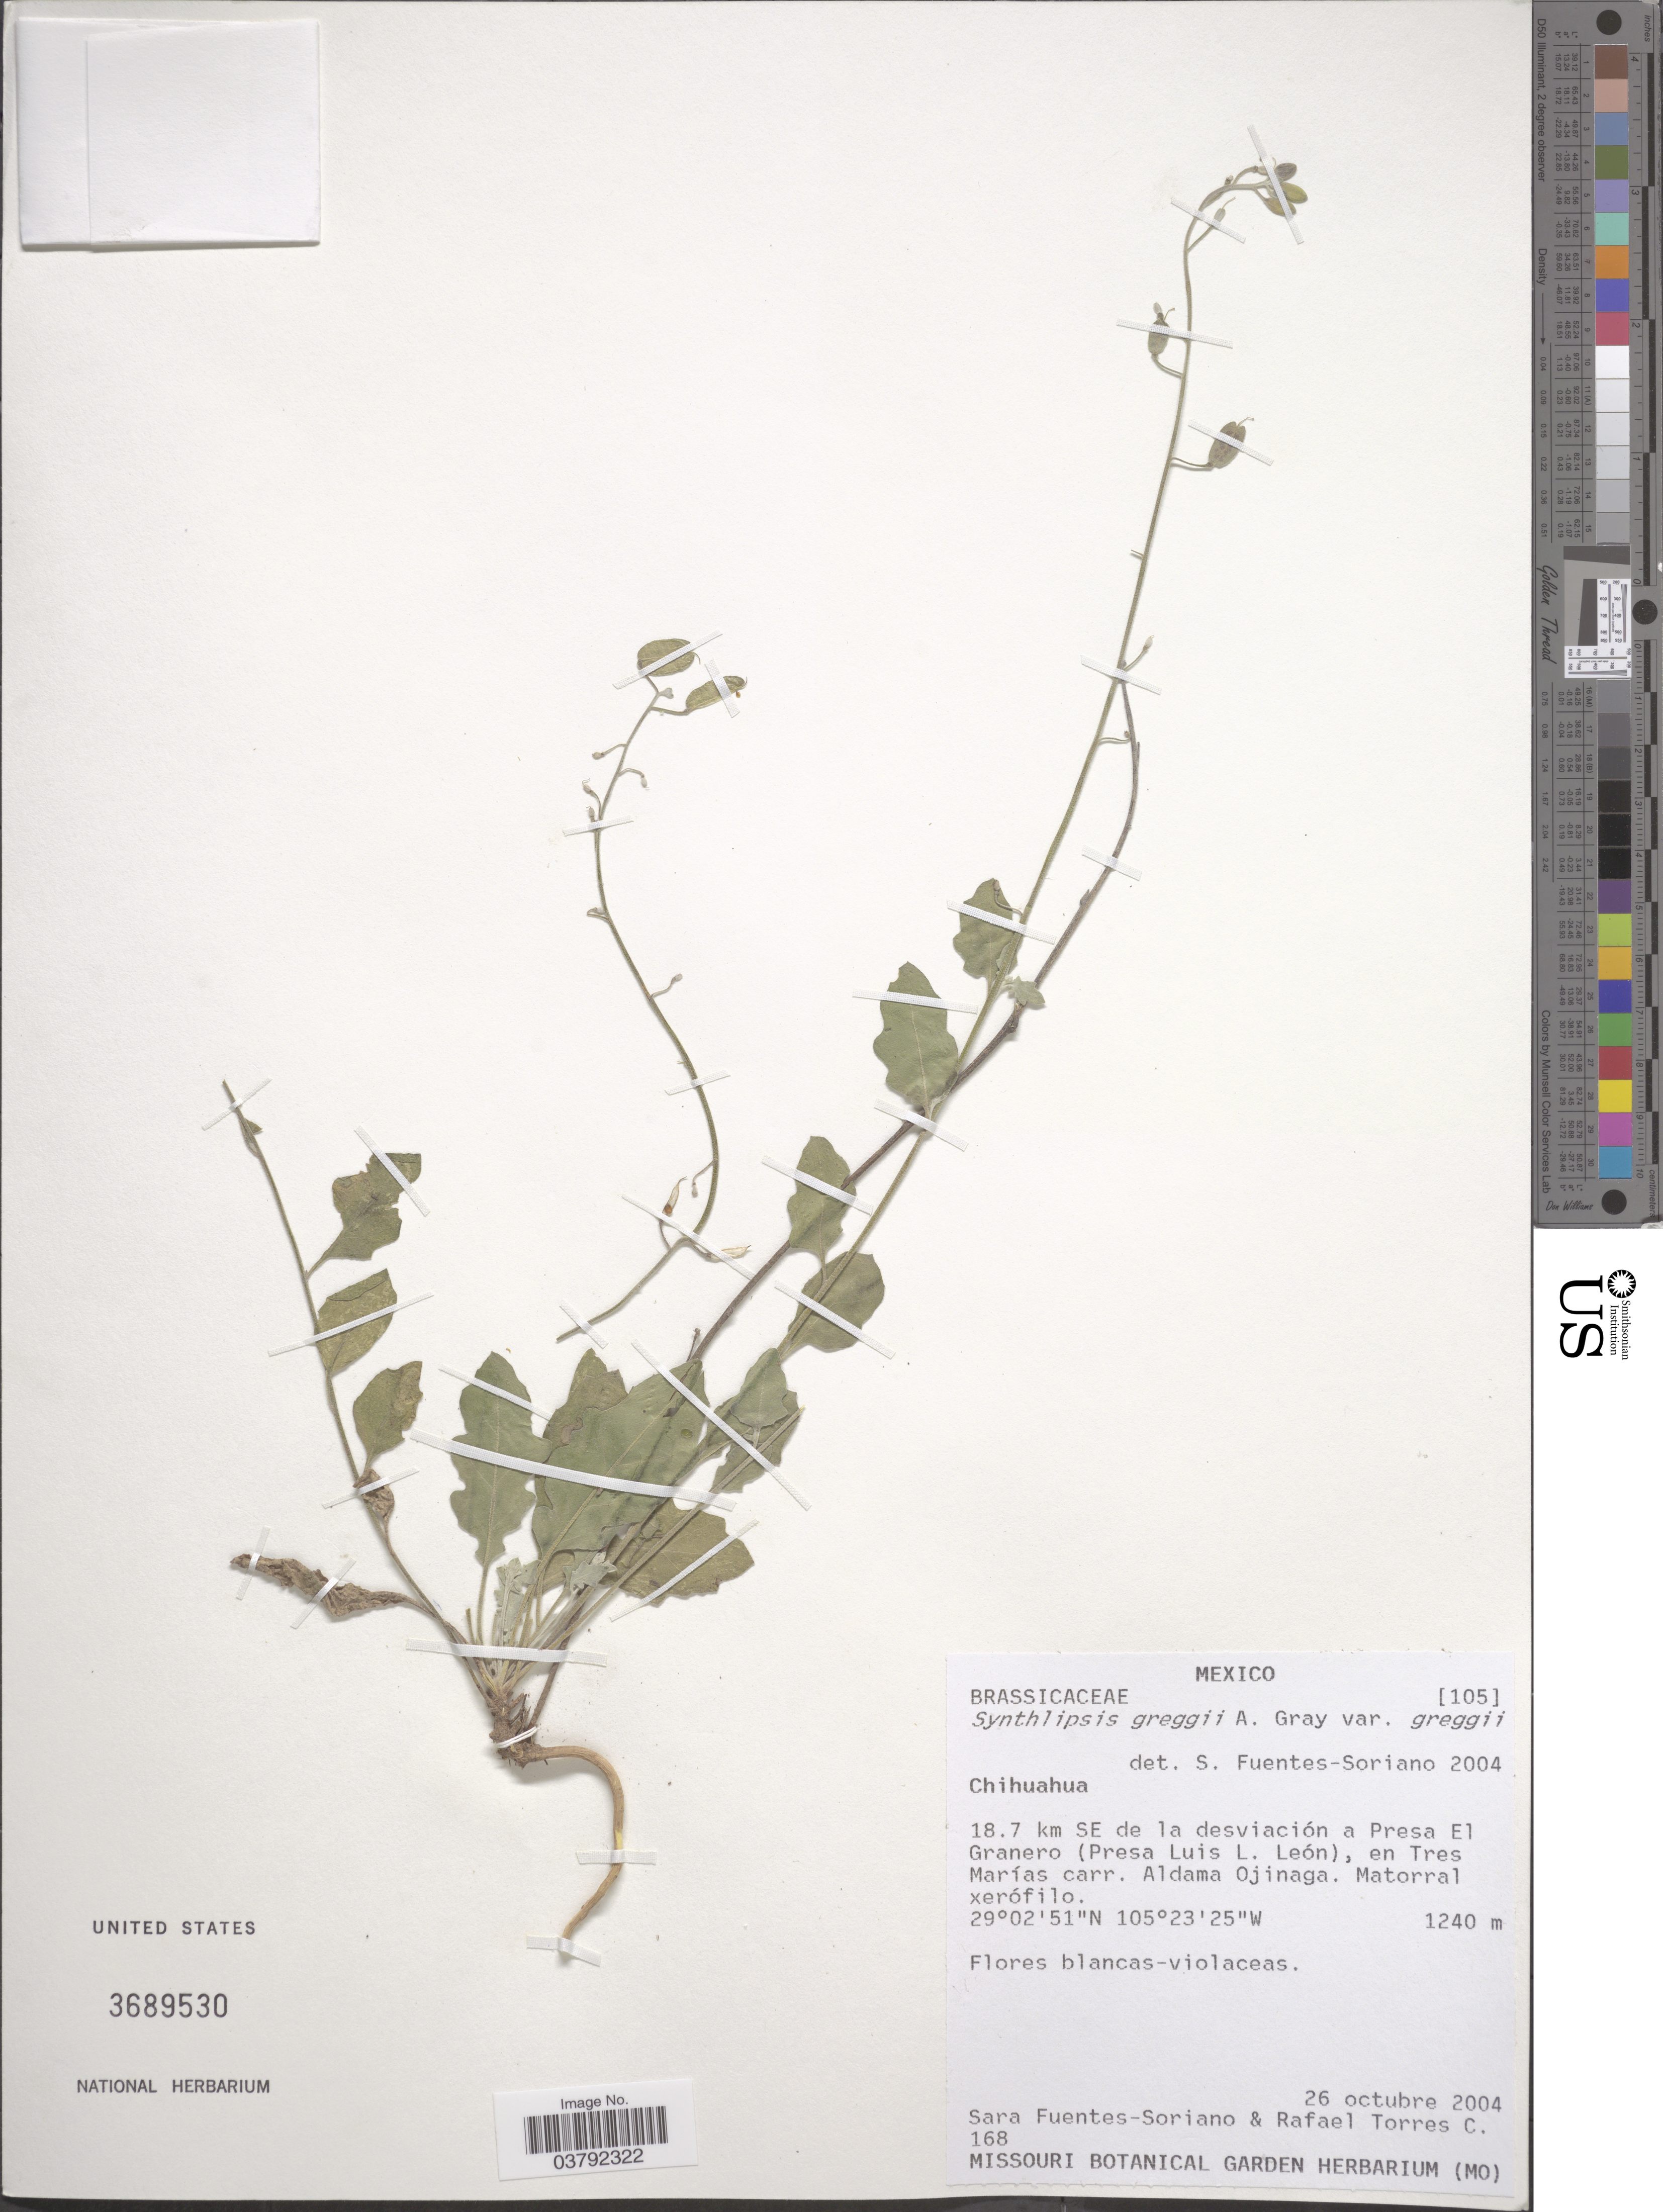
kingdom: Plantae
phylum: Tracheophyta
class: Magnoliopsida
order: Brassicales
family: Brassicaceae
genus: Synthlipsis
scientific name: Synthlipsis greggii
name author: A. Gray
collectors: S. Fuentes-Soriano & R. Torres C.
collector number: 168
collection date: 2004-10-26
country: Mexico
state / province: Chihuahua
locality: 18.7 km SE de la desviación a Presa El Granero( Presa Luis L. León), en Tres Marías carr. Aldama Ojinaga.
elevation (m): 1240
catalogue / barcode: US 3689530